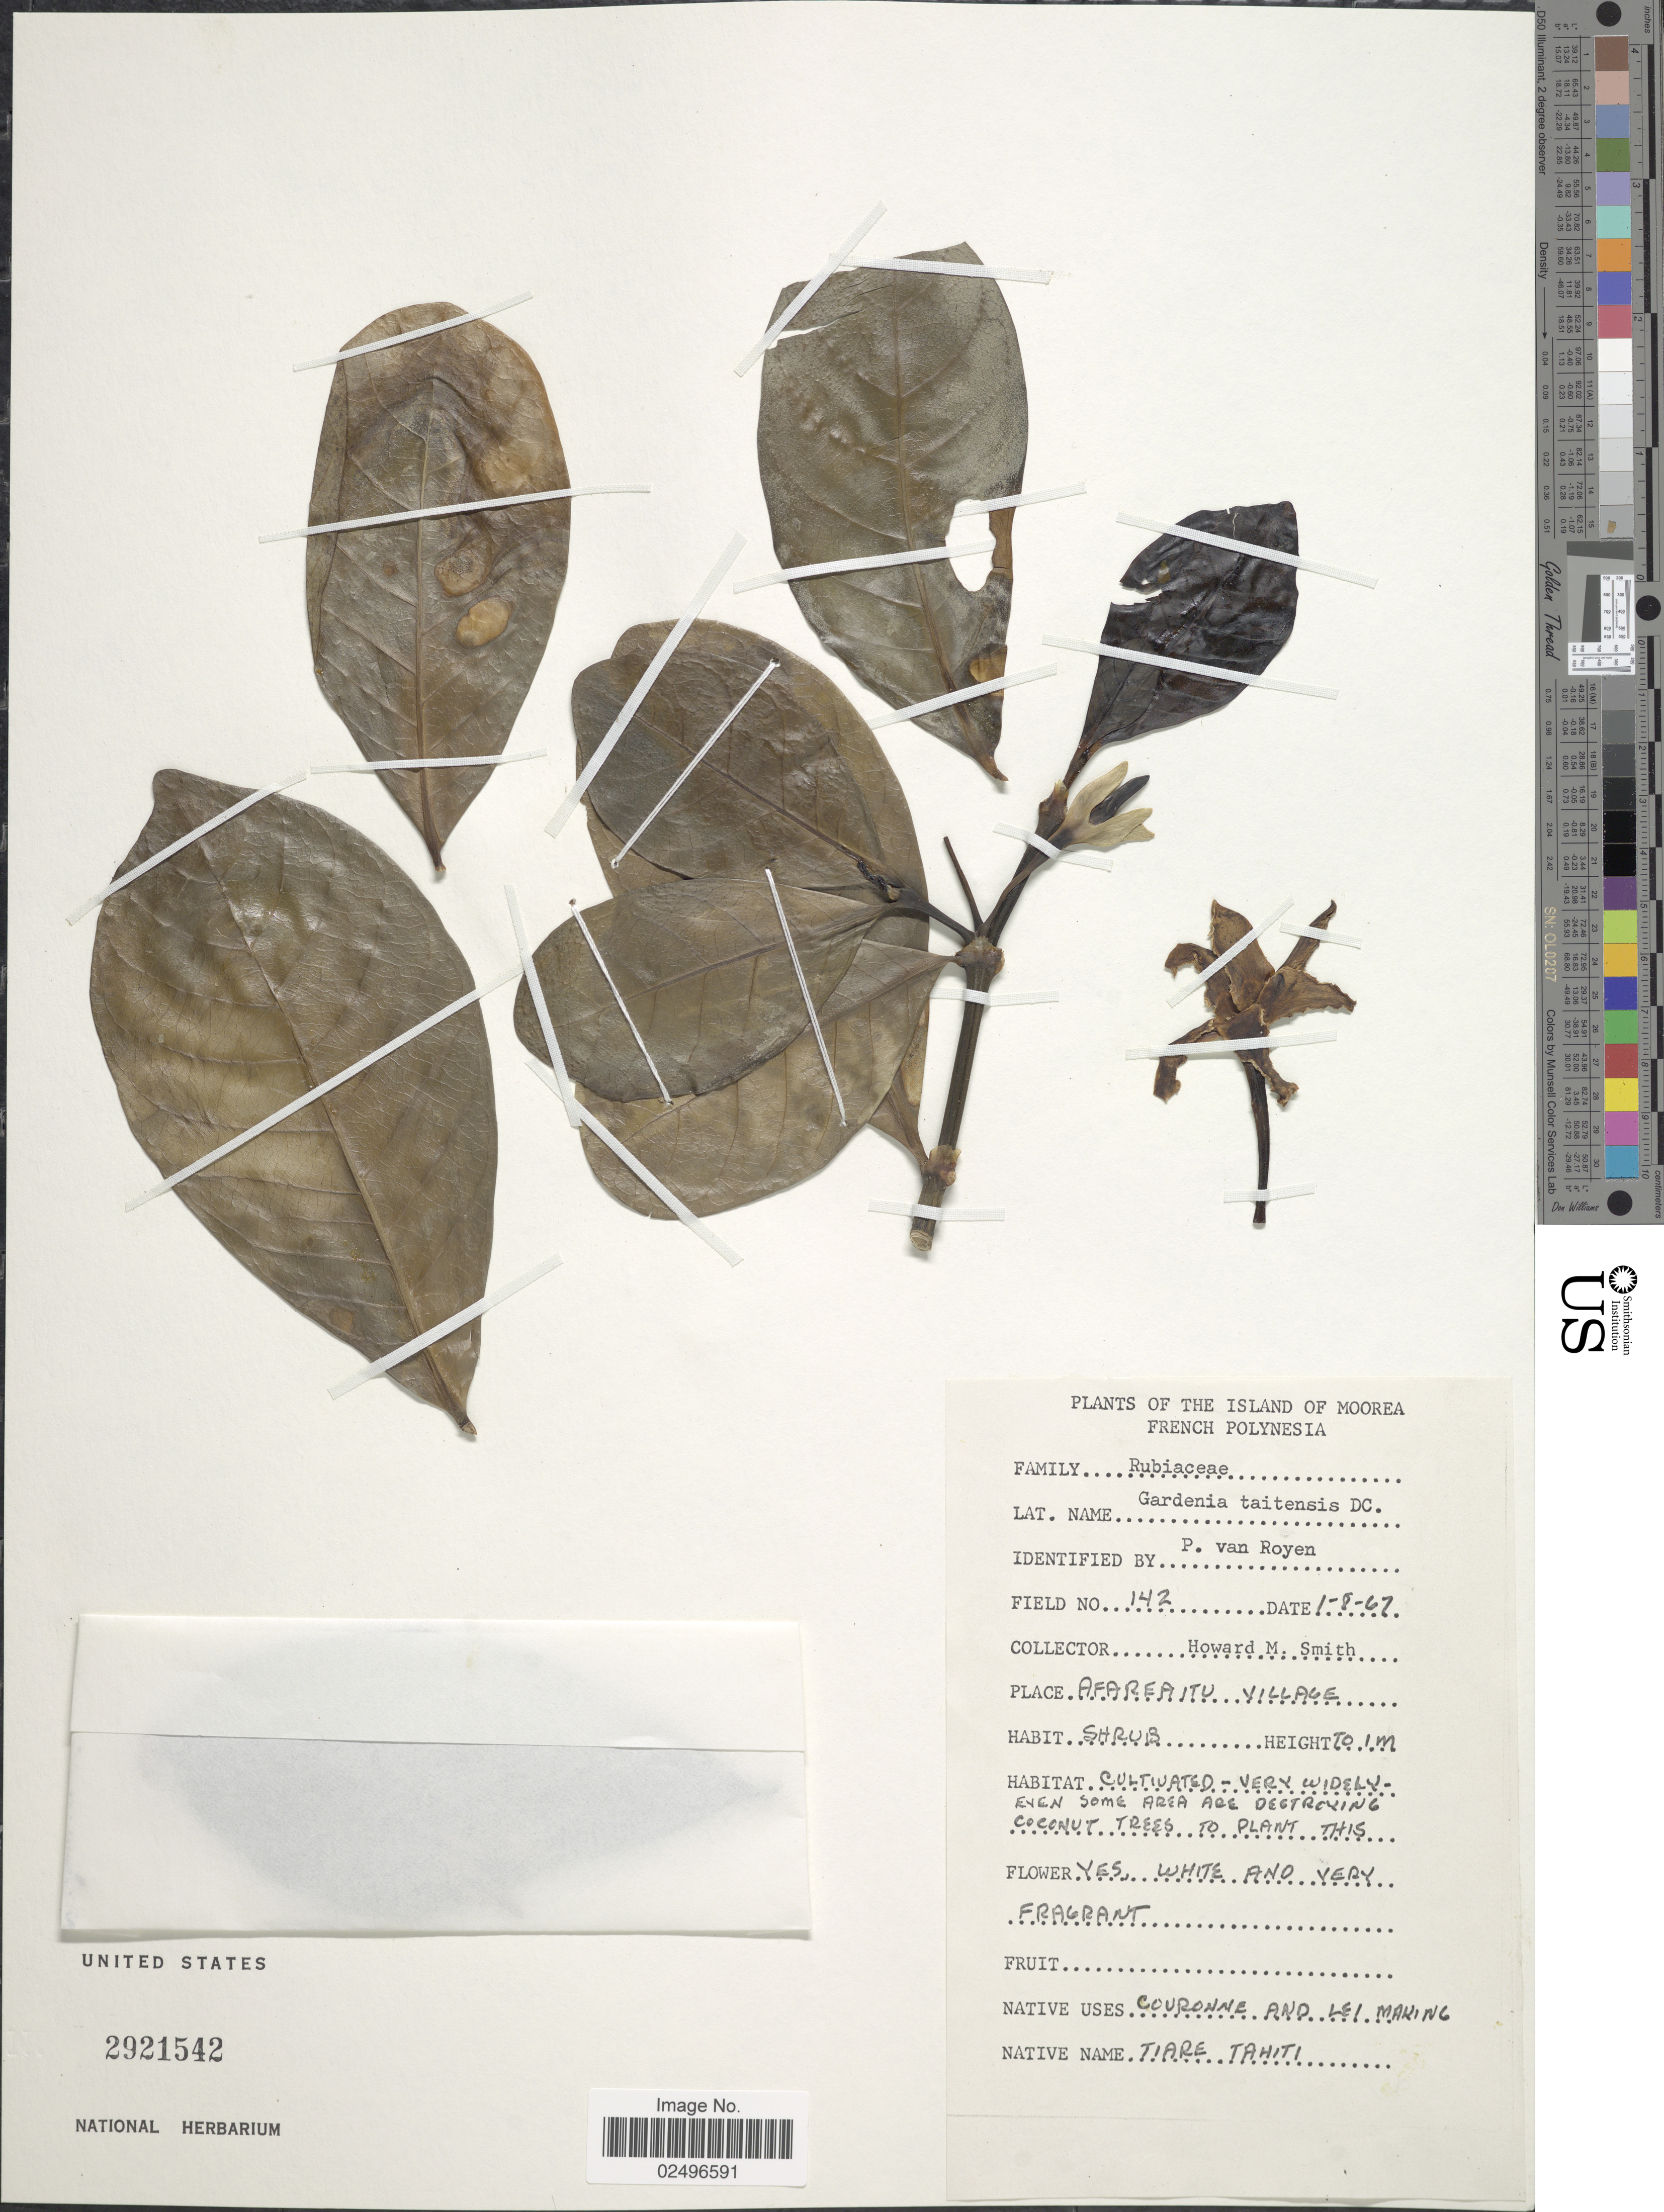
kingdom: Plantae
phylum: Tracheophyta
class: Magnoliopsida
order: Gentianales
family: Rubiaceae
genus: Gardenia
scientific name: Gardenia taitensis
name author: DC.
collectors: H. M. Smith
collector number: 142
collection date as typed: Transcribed d/m/y: 1/8/67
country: French Polynesia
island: Moorea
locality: Island of Moorea. Afareaitu Village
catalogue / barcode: US 2921542